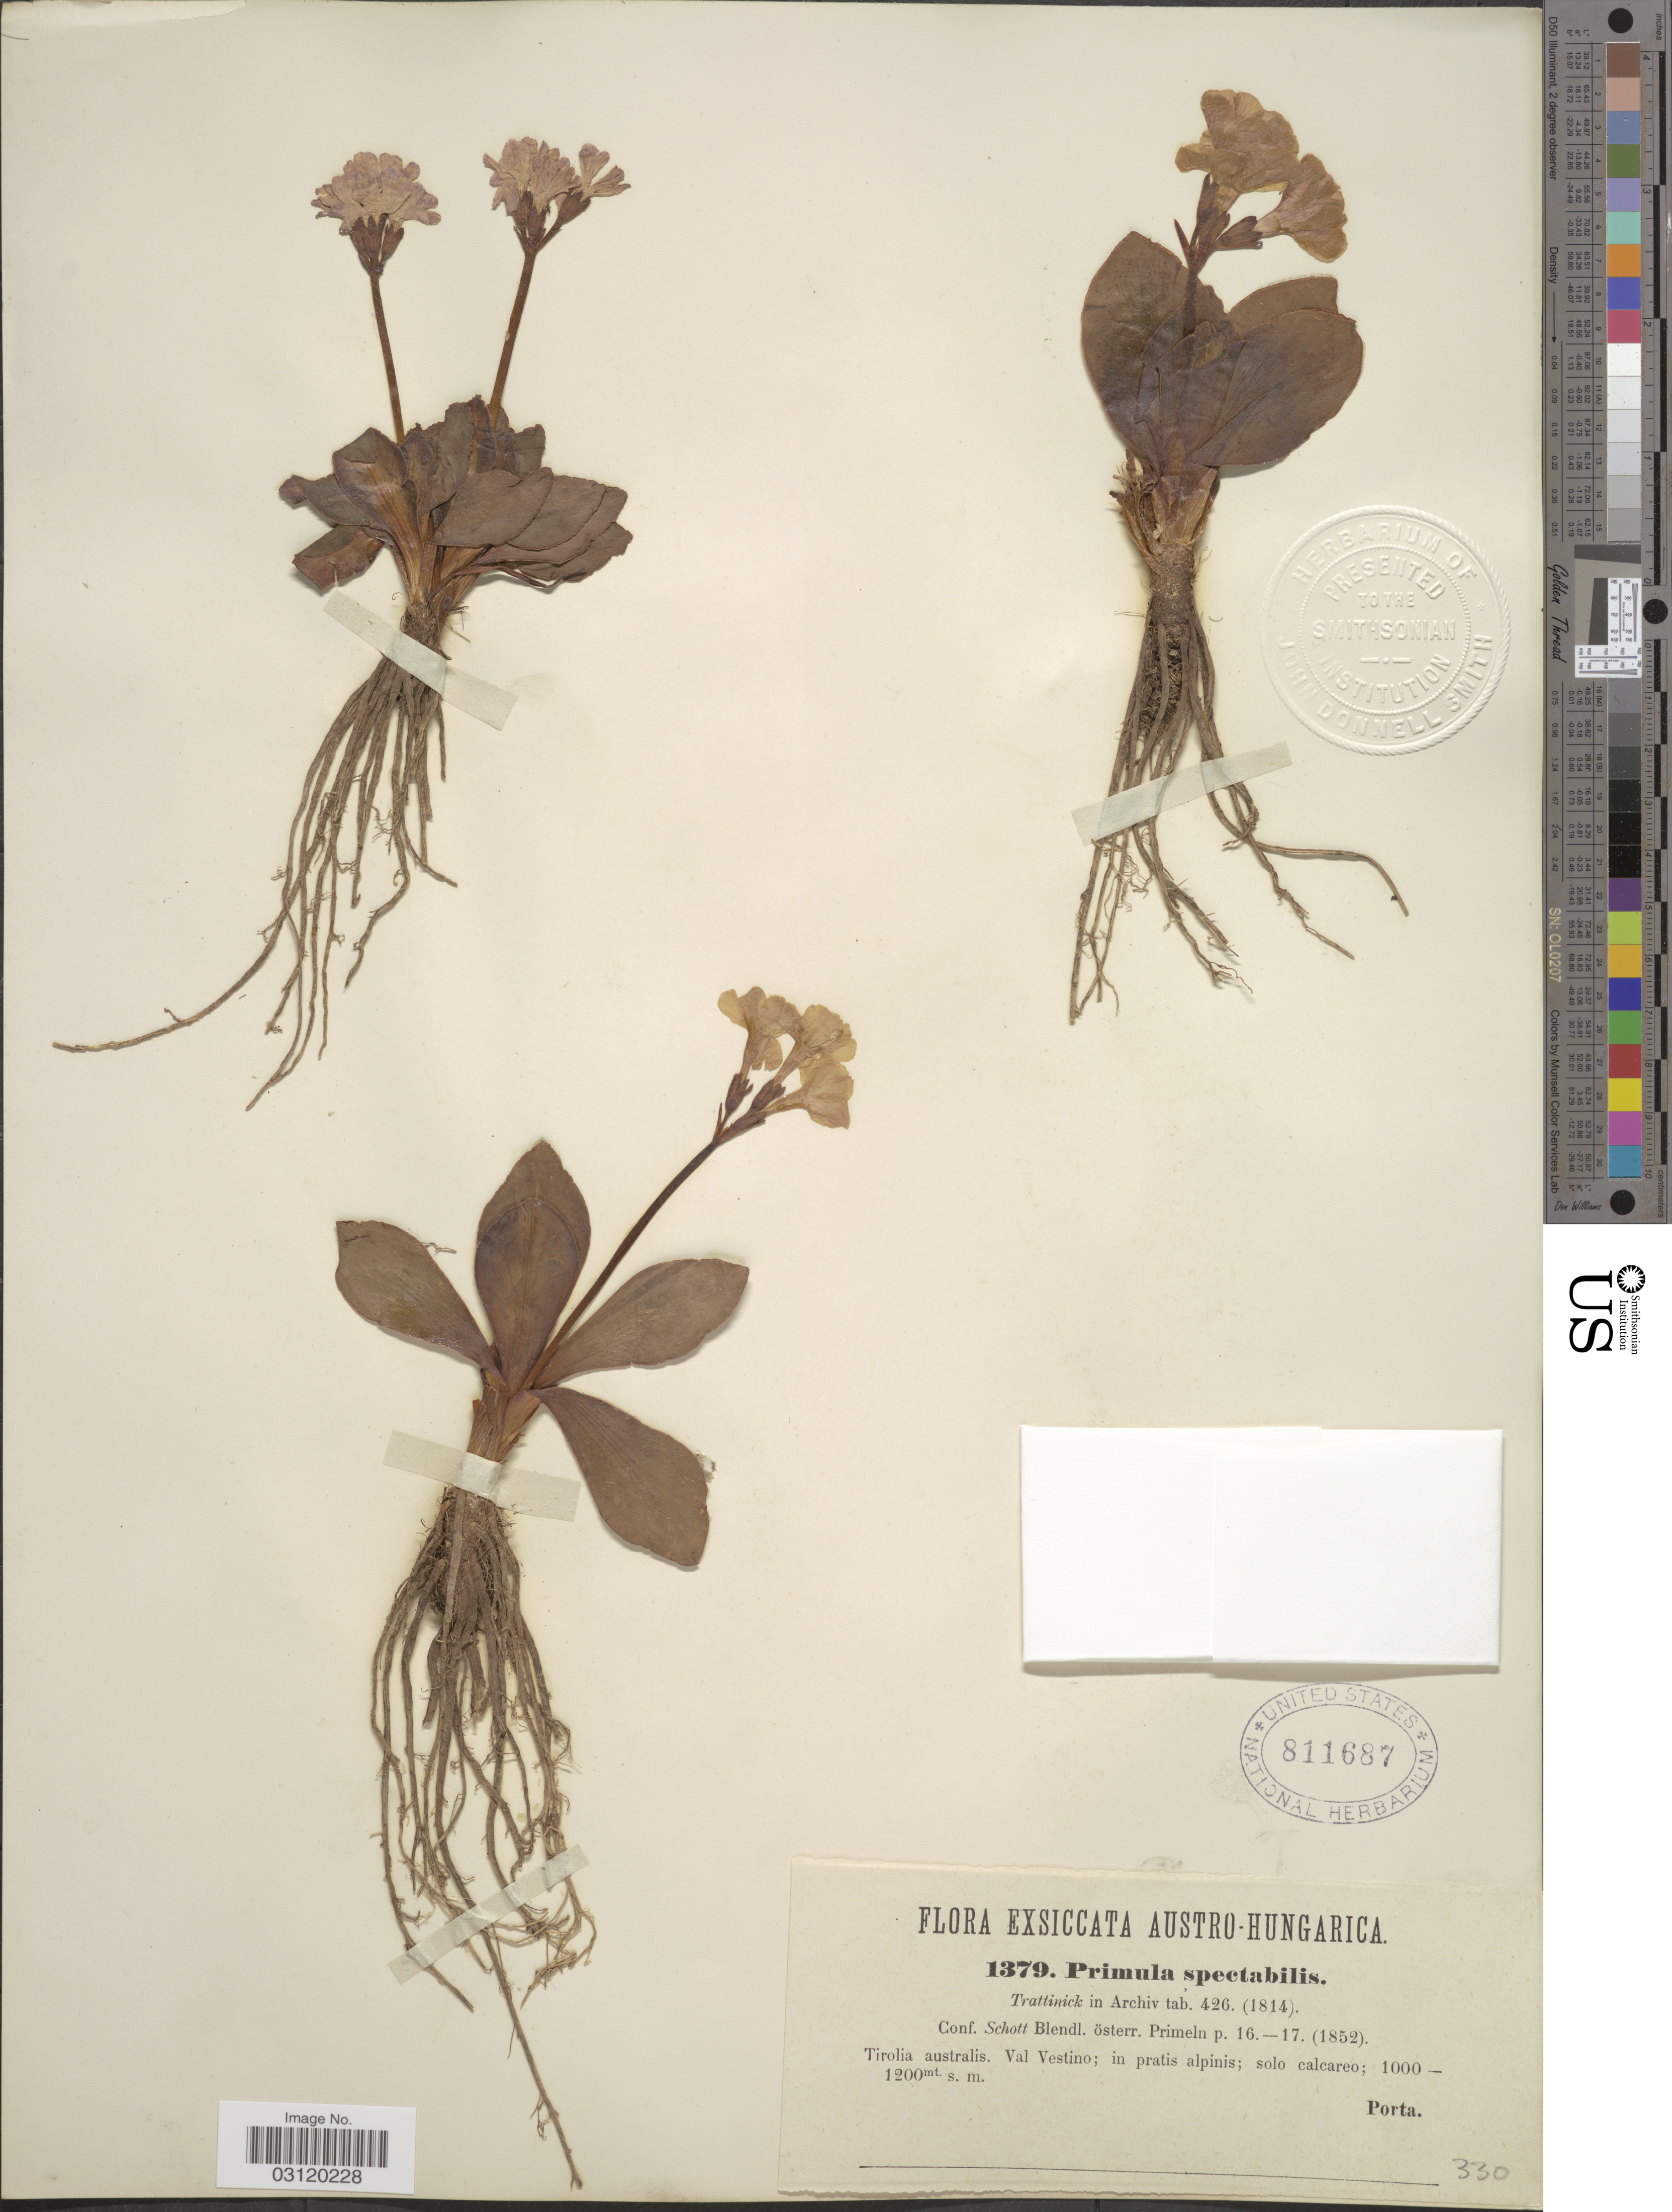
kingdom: Plantae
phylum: Tracheophyta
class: Magnoliopsida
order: Ericales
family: Primulaceae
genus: Primula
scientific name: Primula spectabilis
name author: Tratt.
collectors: -- Porta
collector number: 1379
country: Italy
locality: Tirolia australis, Val Vestino; in pratis alpinis, Austro-Hungarica.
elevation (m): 1000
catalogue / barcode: US 811687